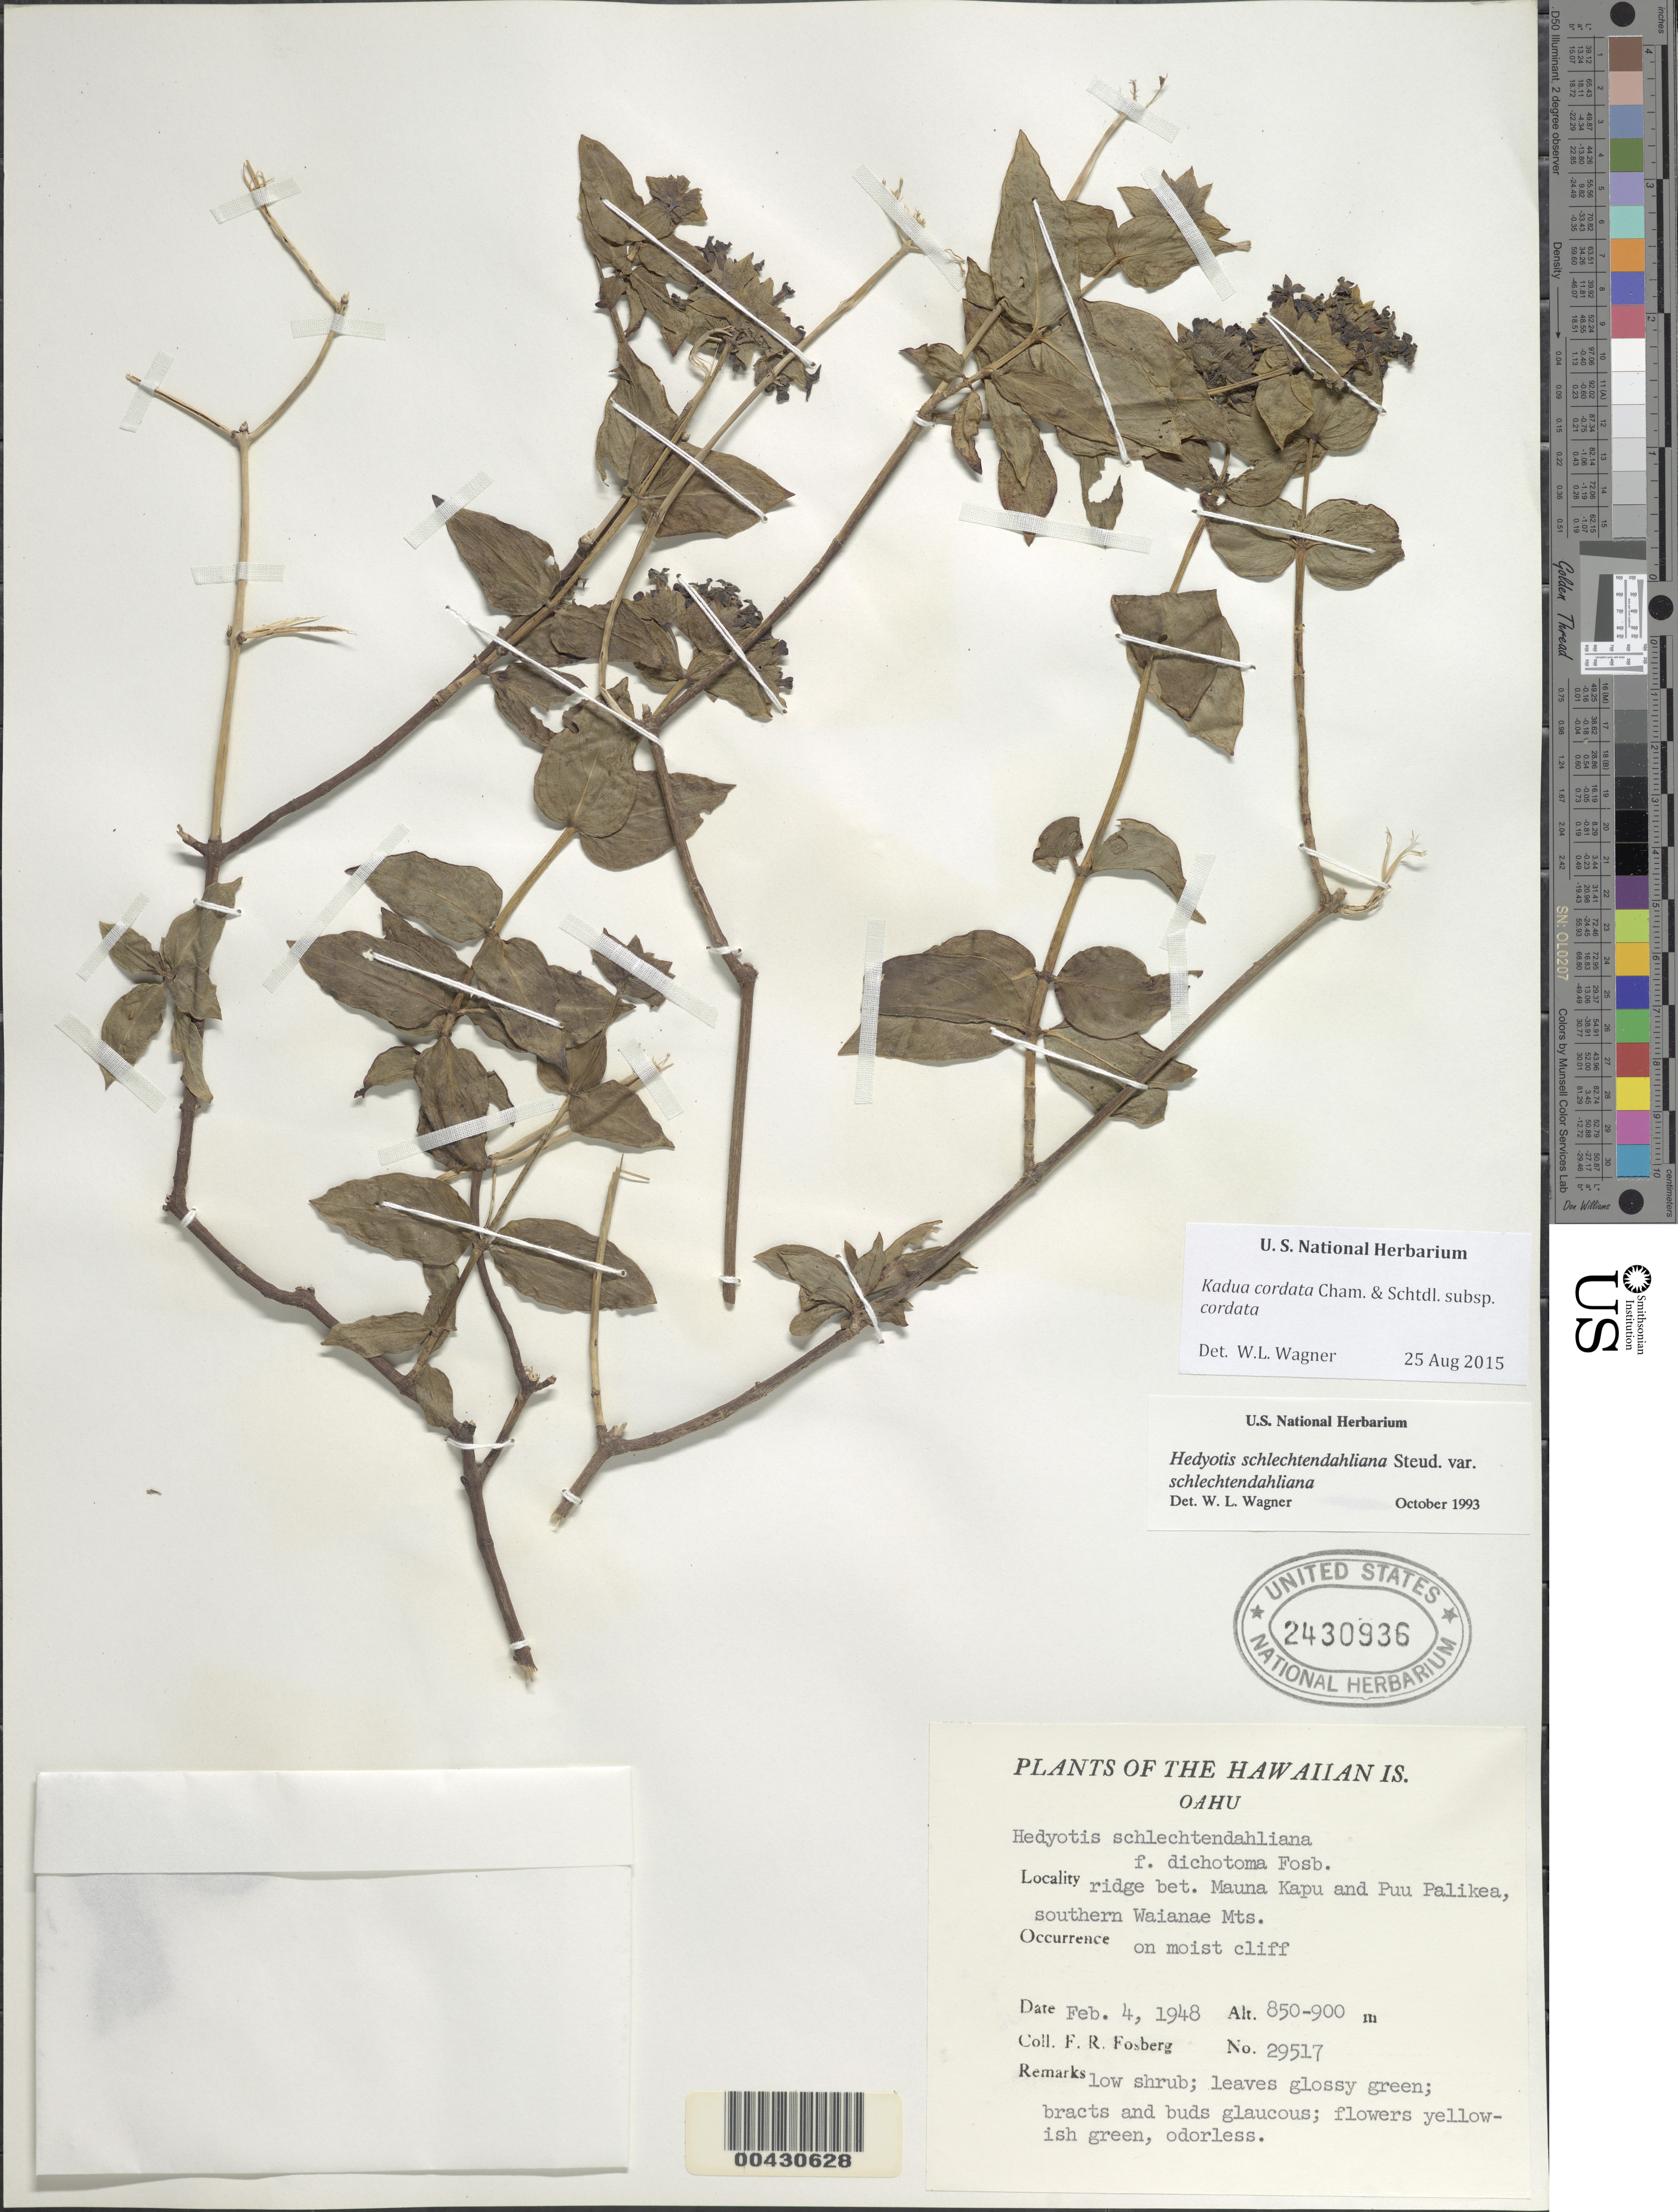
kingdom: Plantae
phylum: Tracheophyta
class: Magnoliopsida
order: Gentianales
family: Rubiaceae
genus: Kadua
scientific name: Kadua cordata subsp. cordata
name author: Cham. & Schltdl.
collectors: F. R. Fosberg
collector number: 29517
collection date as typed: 4 Feb 1948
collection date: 1948-02-04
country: United States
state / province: Hawaii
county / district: Honolulu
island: Oahu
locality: ridge between Mauna Kapu and Puu Palikea, southern Waianae Mtns.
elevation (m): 850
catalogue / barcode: US 2430936